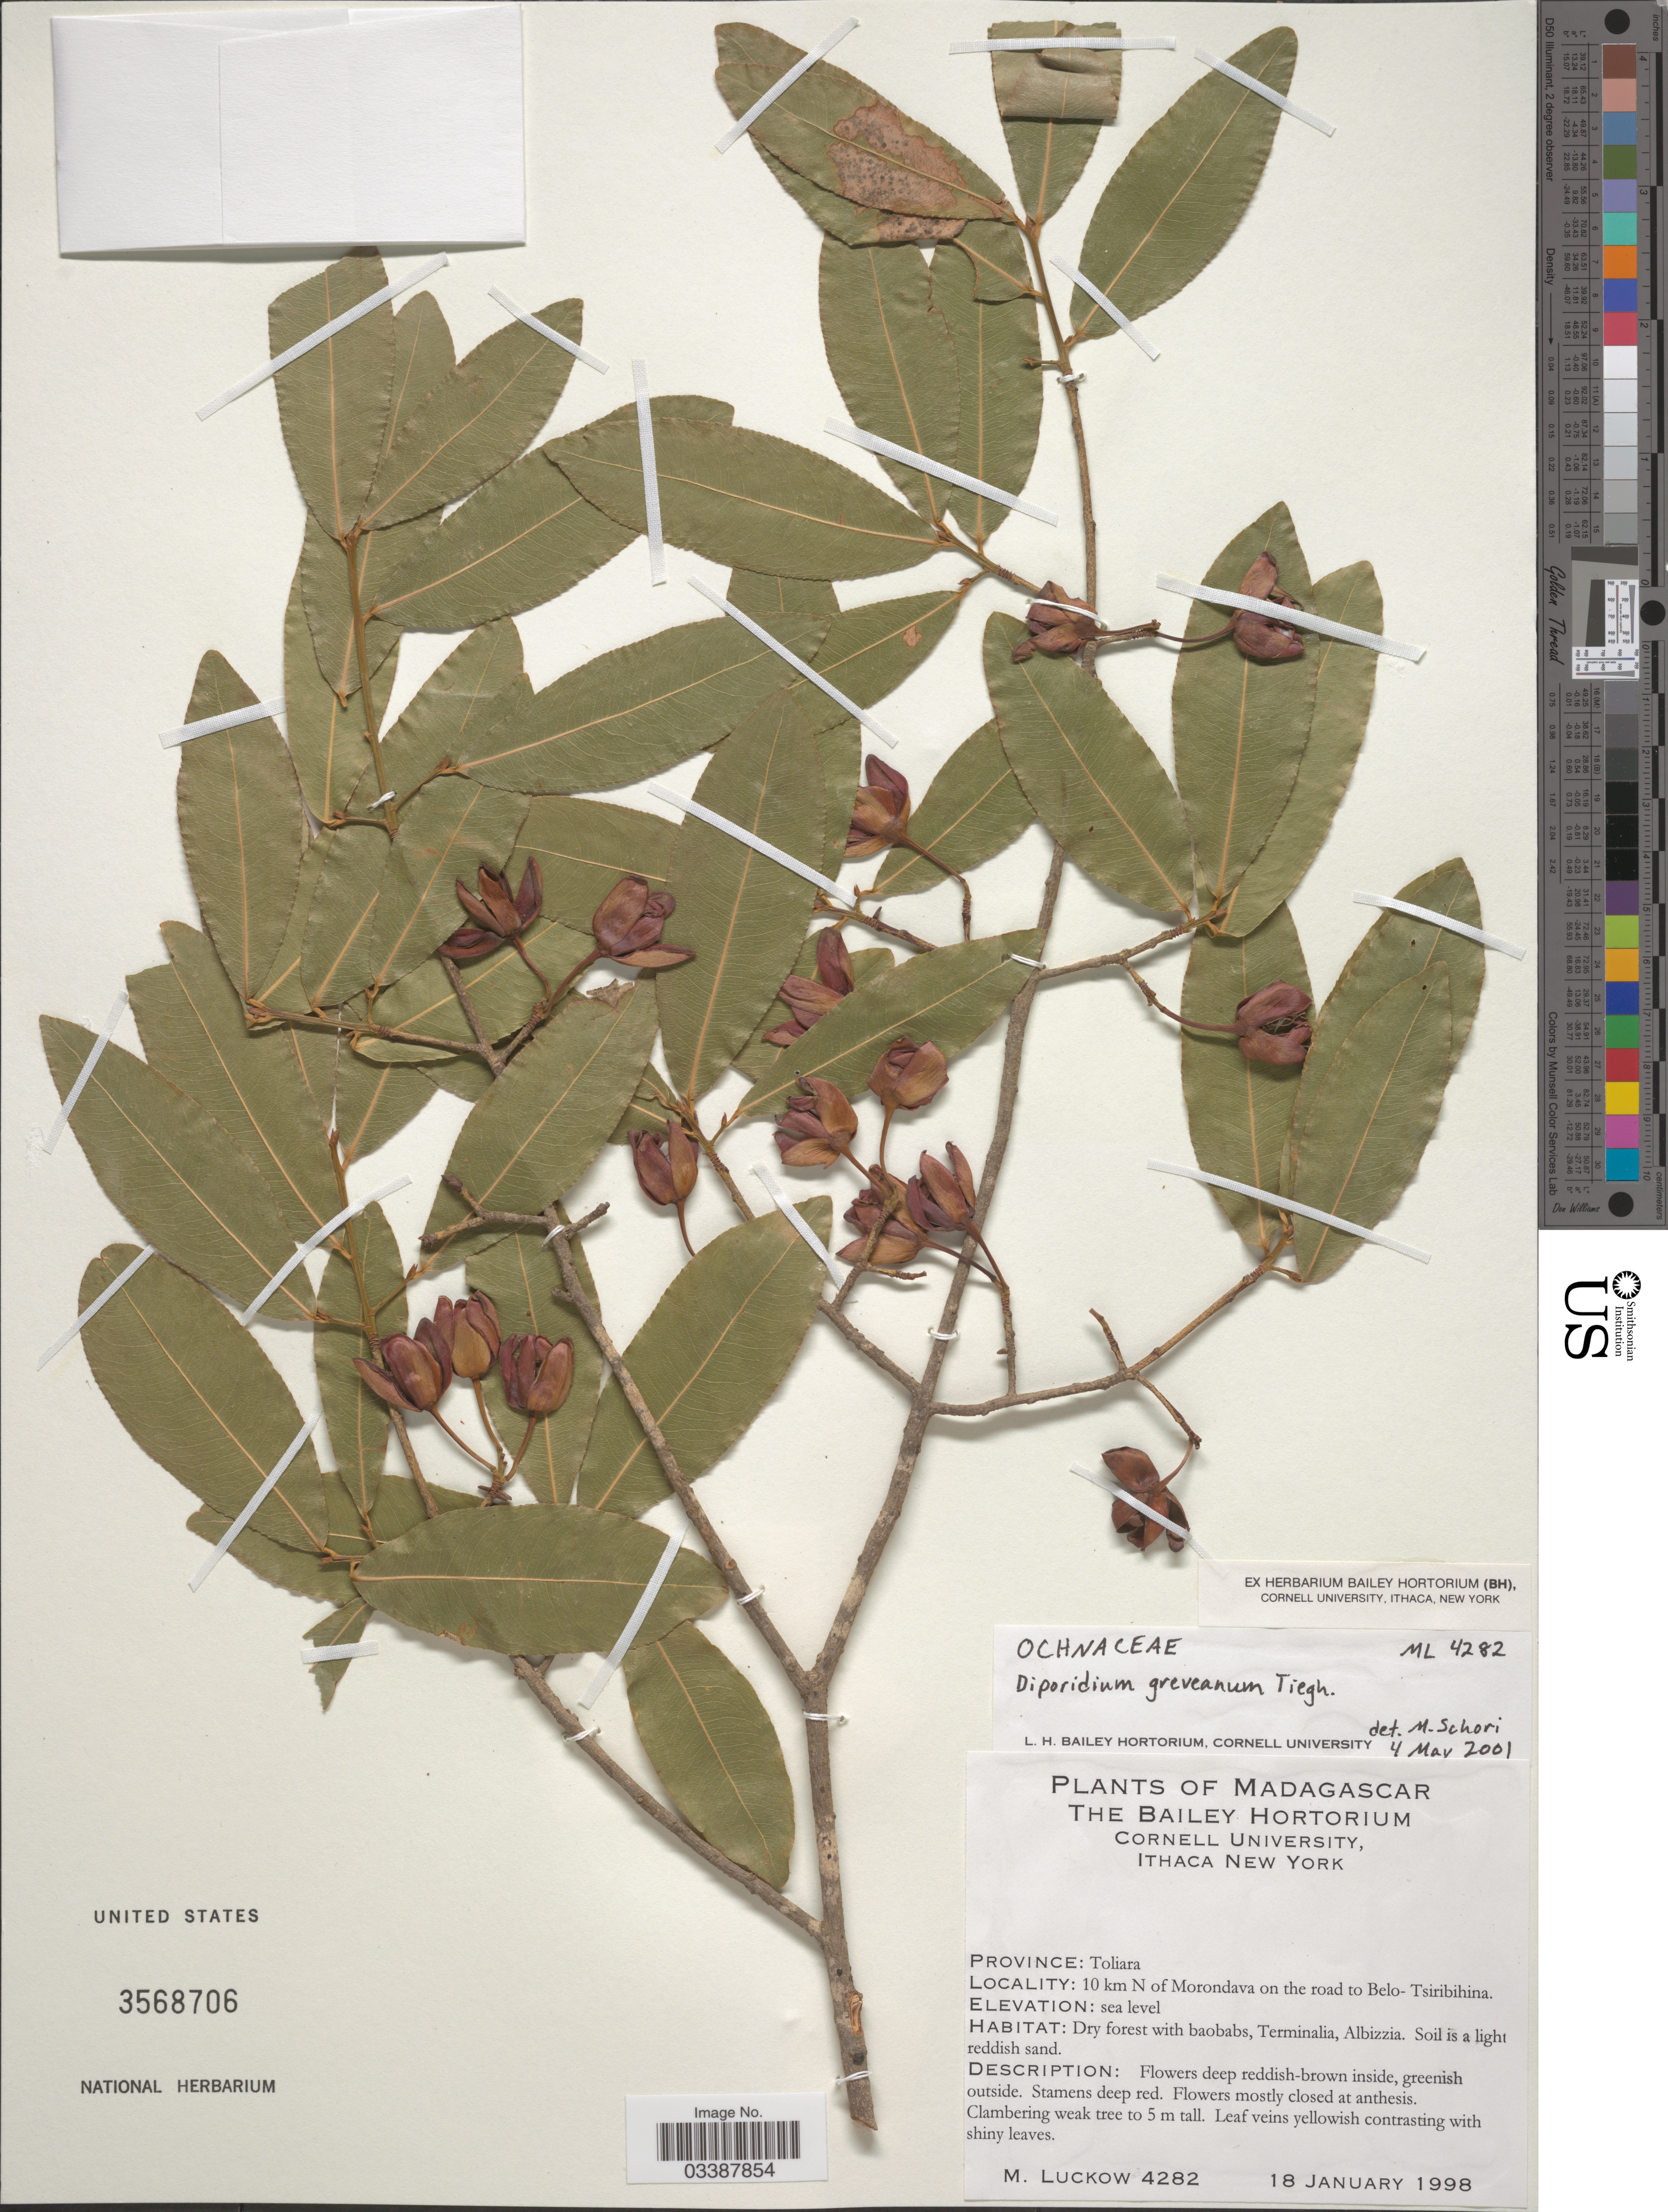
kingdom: Plantae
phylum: Tracheophyta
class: Magnoliopsida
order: Malpighiales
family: Ochnaceae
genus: Diporidium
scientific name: Diporidium greveanum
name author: Tiegh.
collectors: M. A. Luckow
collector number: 4282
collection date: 1998-01-18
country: Madagascar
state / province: Menabe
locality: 10 km N of Morondava on the road to Belo - Tsiribihina.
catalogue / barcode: US 3568706